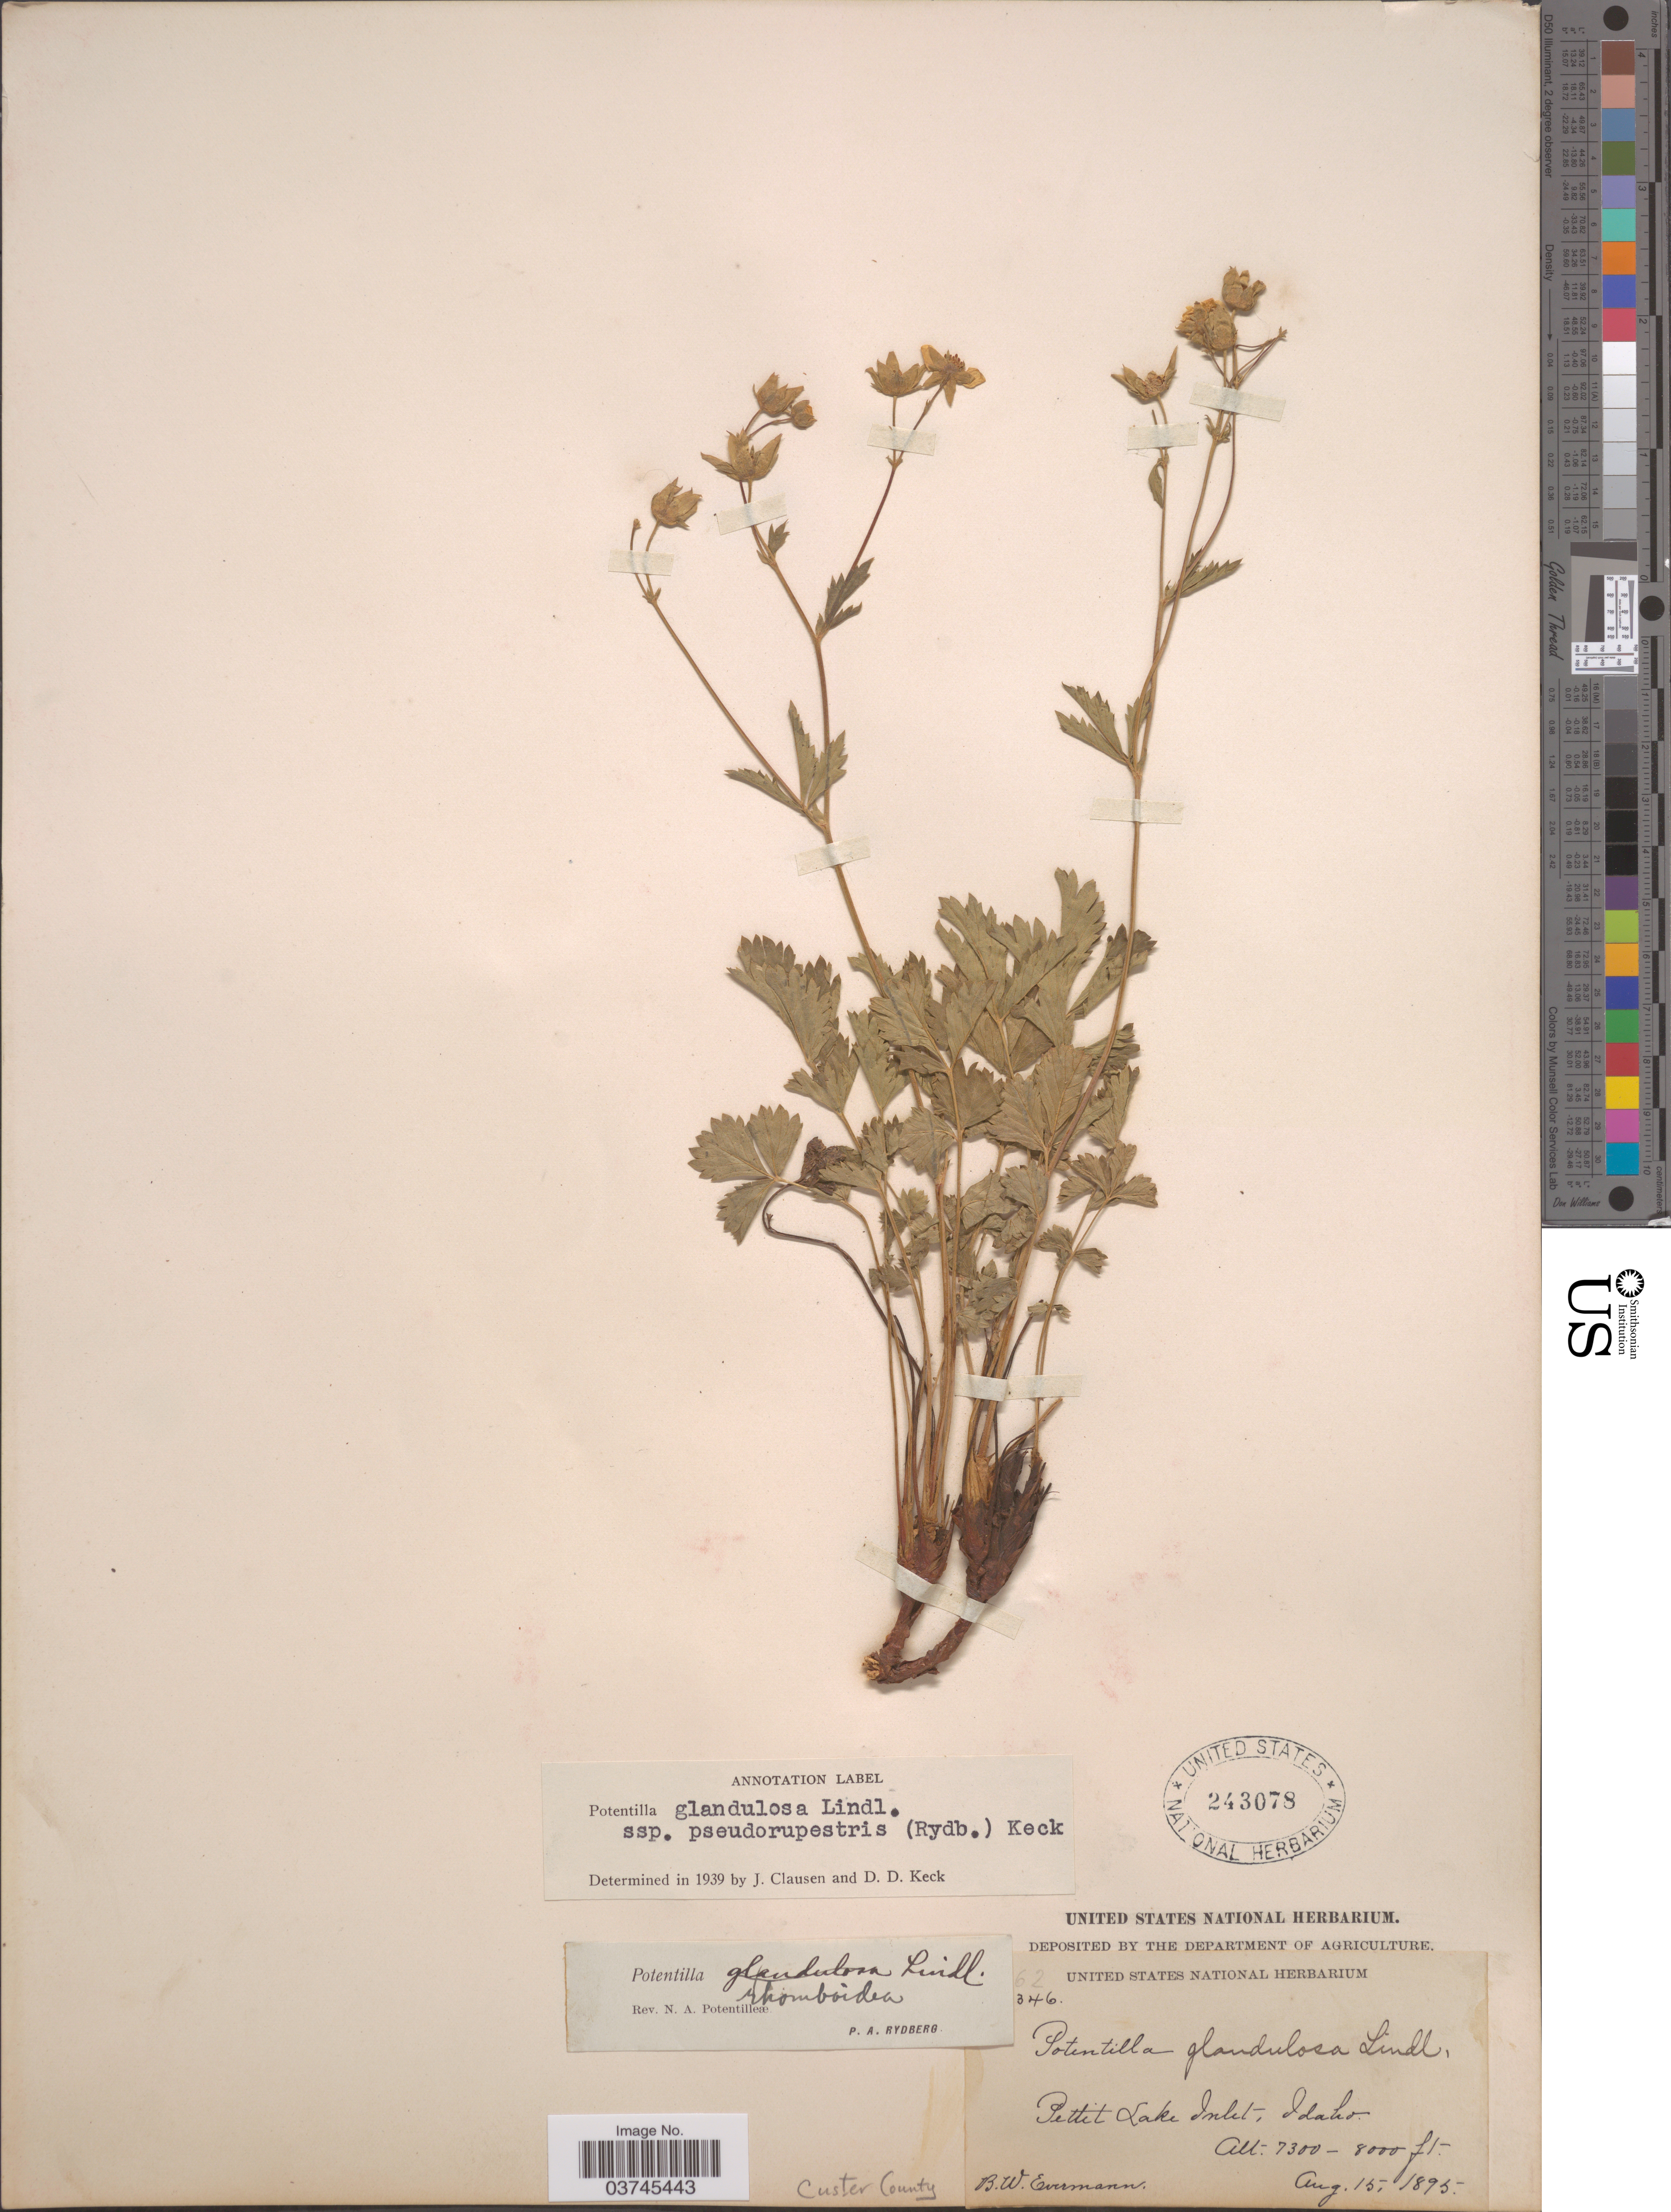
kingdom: Plantae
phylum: Tracheophyta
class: Magnoliopsida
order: Rosales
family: Rosaceae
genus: Drymocallis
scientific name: Drymocallis pseudorupestris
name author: (Rydb.) Rydb.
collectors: B. W. Evermann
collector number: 62/346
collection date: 1895-08-15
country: United States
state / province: Idaho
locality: Pettit Lake Inlet. Custer County.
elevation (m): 2225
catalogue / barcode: US 243078